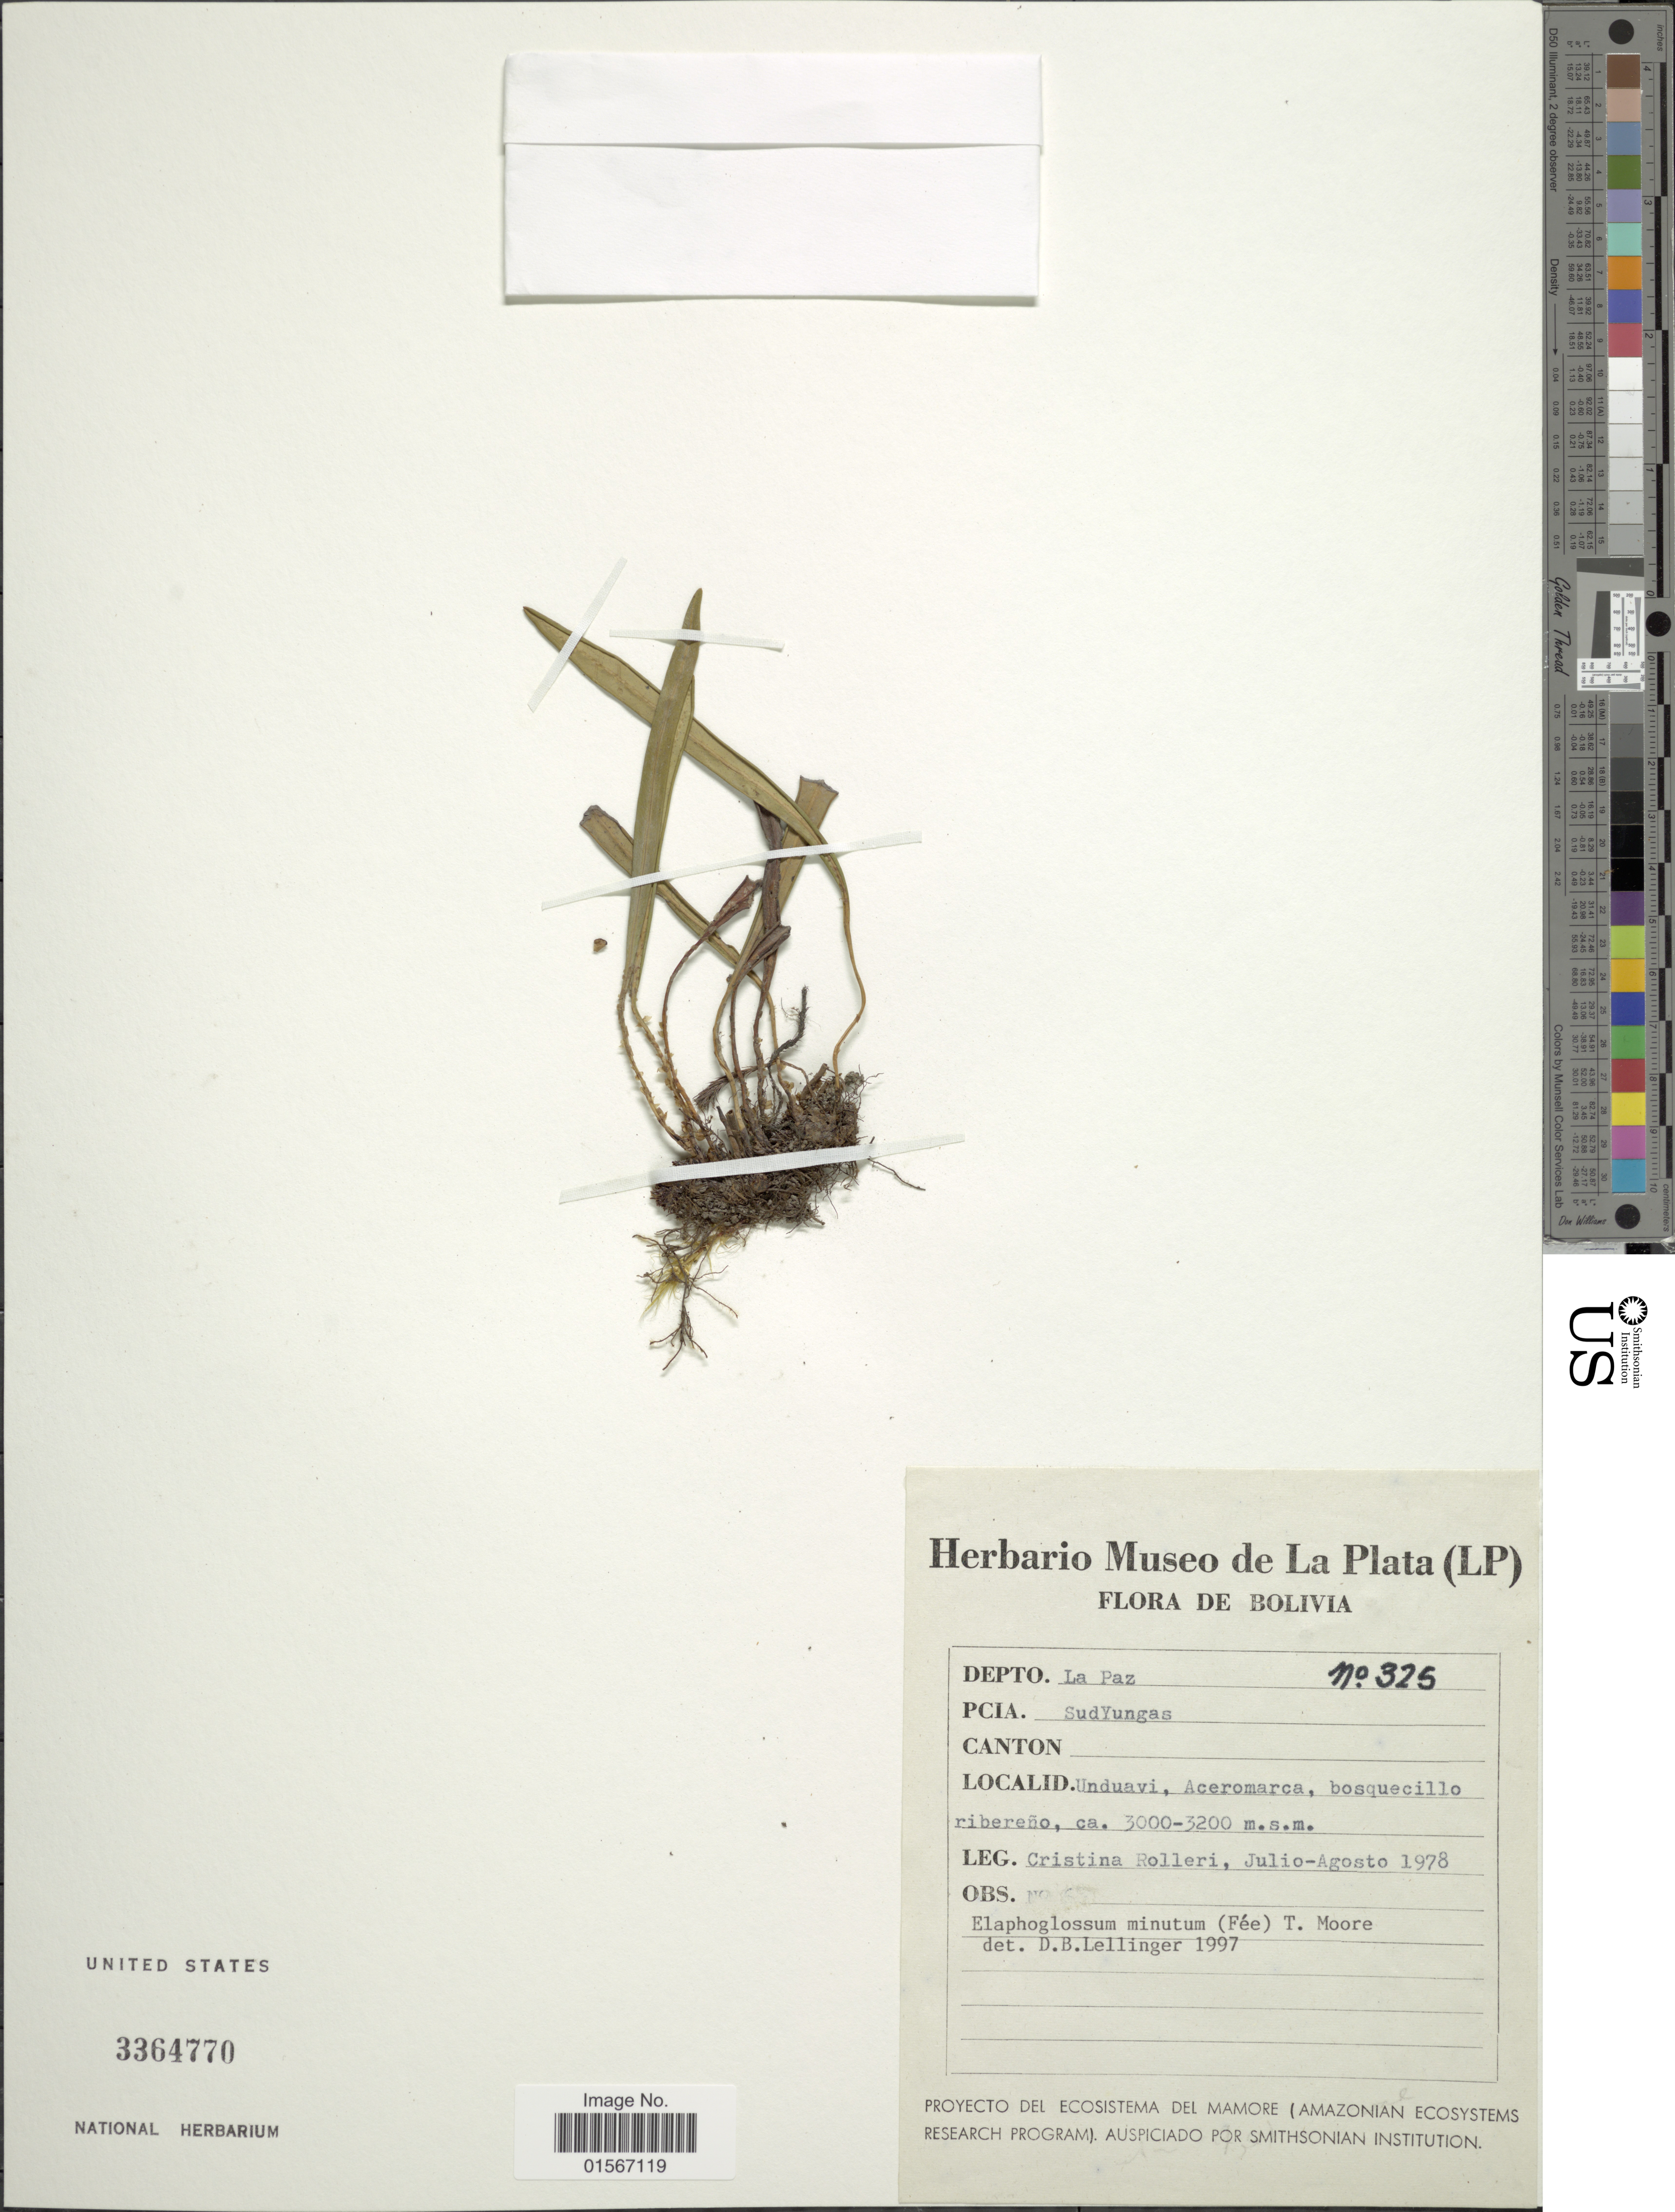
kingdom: Plantae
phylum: Tracheophyta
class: Polypodiopsida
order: Polypodiales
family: Dryopteridaceae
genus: Elaphoglossum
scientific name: Elaphoglossum minutum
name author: (Pohl ex Fée) T. Moore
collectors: C. Rolleri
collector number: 325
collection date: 1978-07/1978-08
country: Bolivia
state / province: La Paz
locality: Dep. La Paz, Pcia SudYungas, Unduavi, Aceromarca, bosquecillo ribereño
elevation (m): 3000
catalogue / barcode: US 3364770